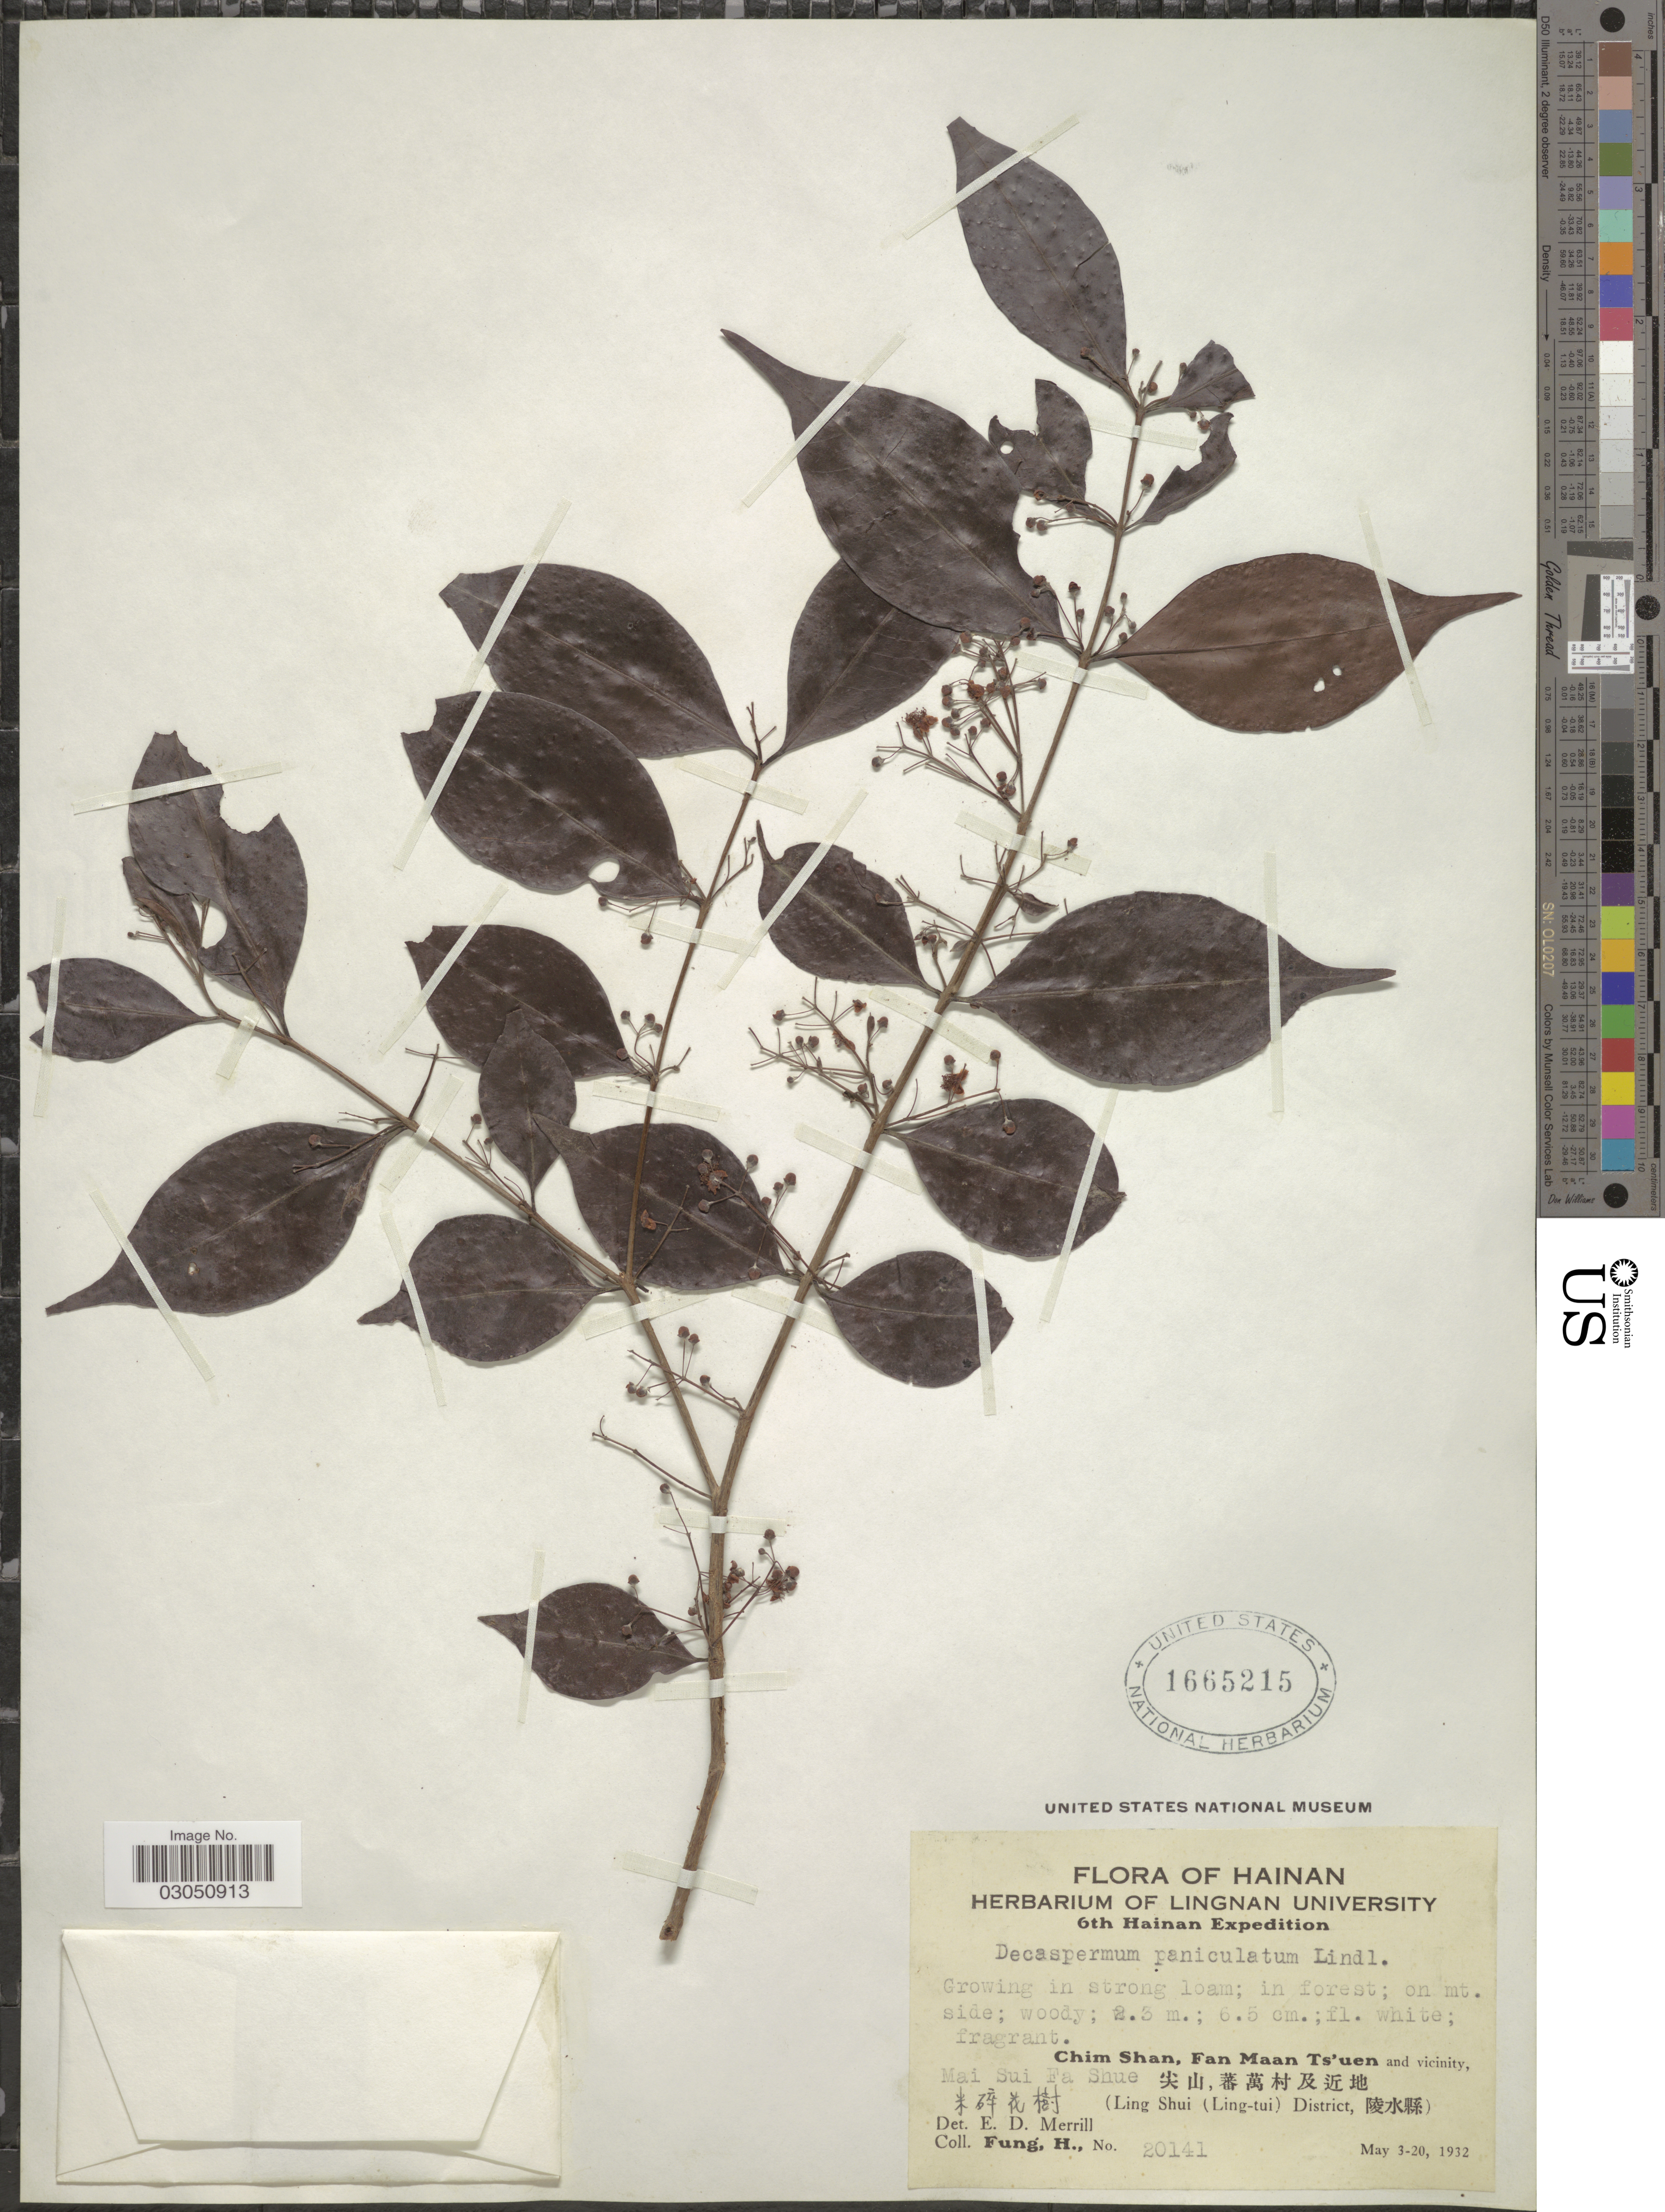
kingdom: Plantae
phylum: Tracheophyta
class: Magnoliopsida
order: Myrtales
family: Myrtaceae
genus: Decaspermum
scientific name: Decaspermum parviflorum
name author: (Lam.) A.J. Scott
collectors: H. Fung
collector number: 20141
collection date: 1932-05-03/1932-05-20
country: China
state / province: Hainan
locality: Chim Shan, Fan Maa Ts'uen and vicinity, Mai Sui Fa Shue. (Ling Shui (Ling-tui) District)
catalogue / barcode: US 1665215